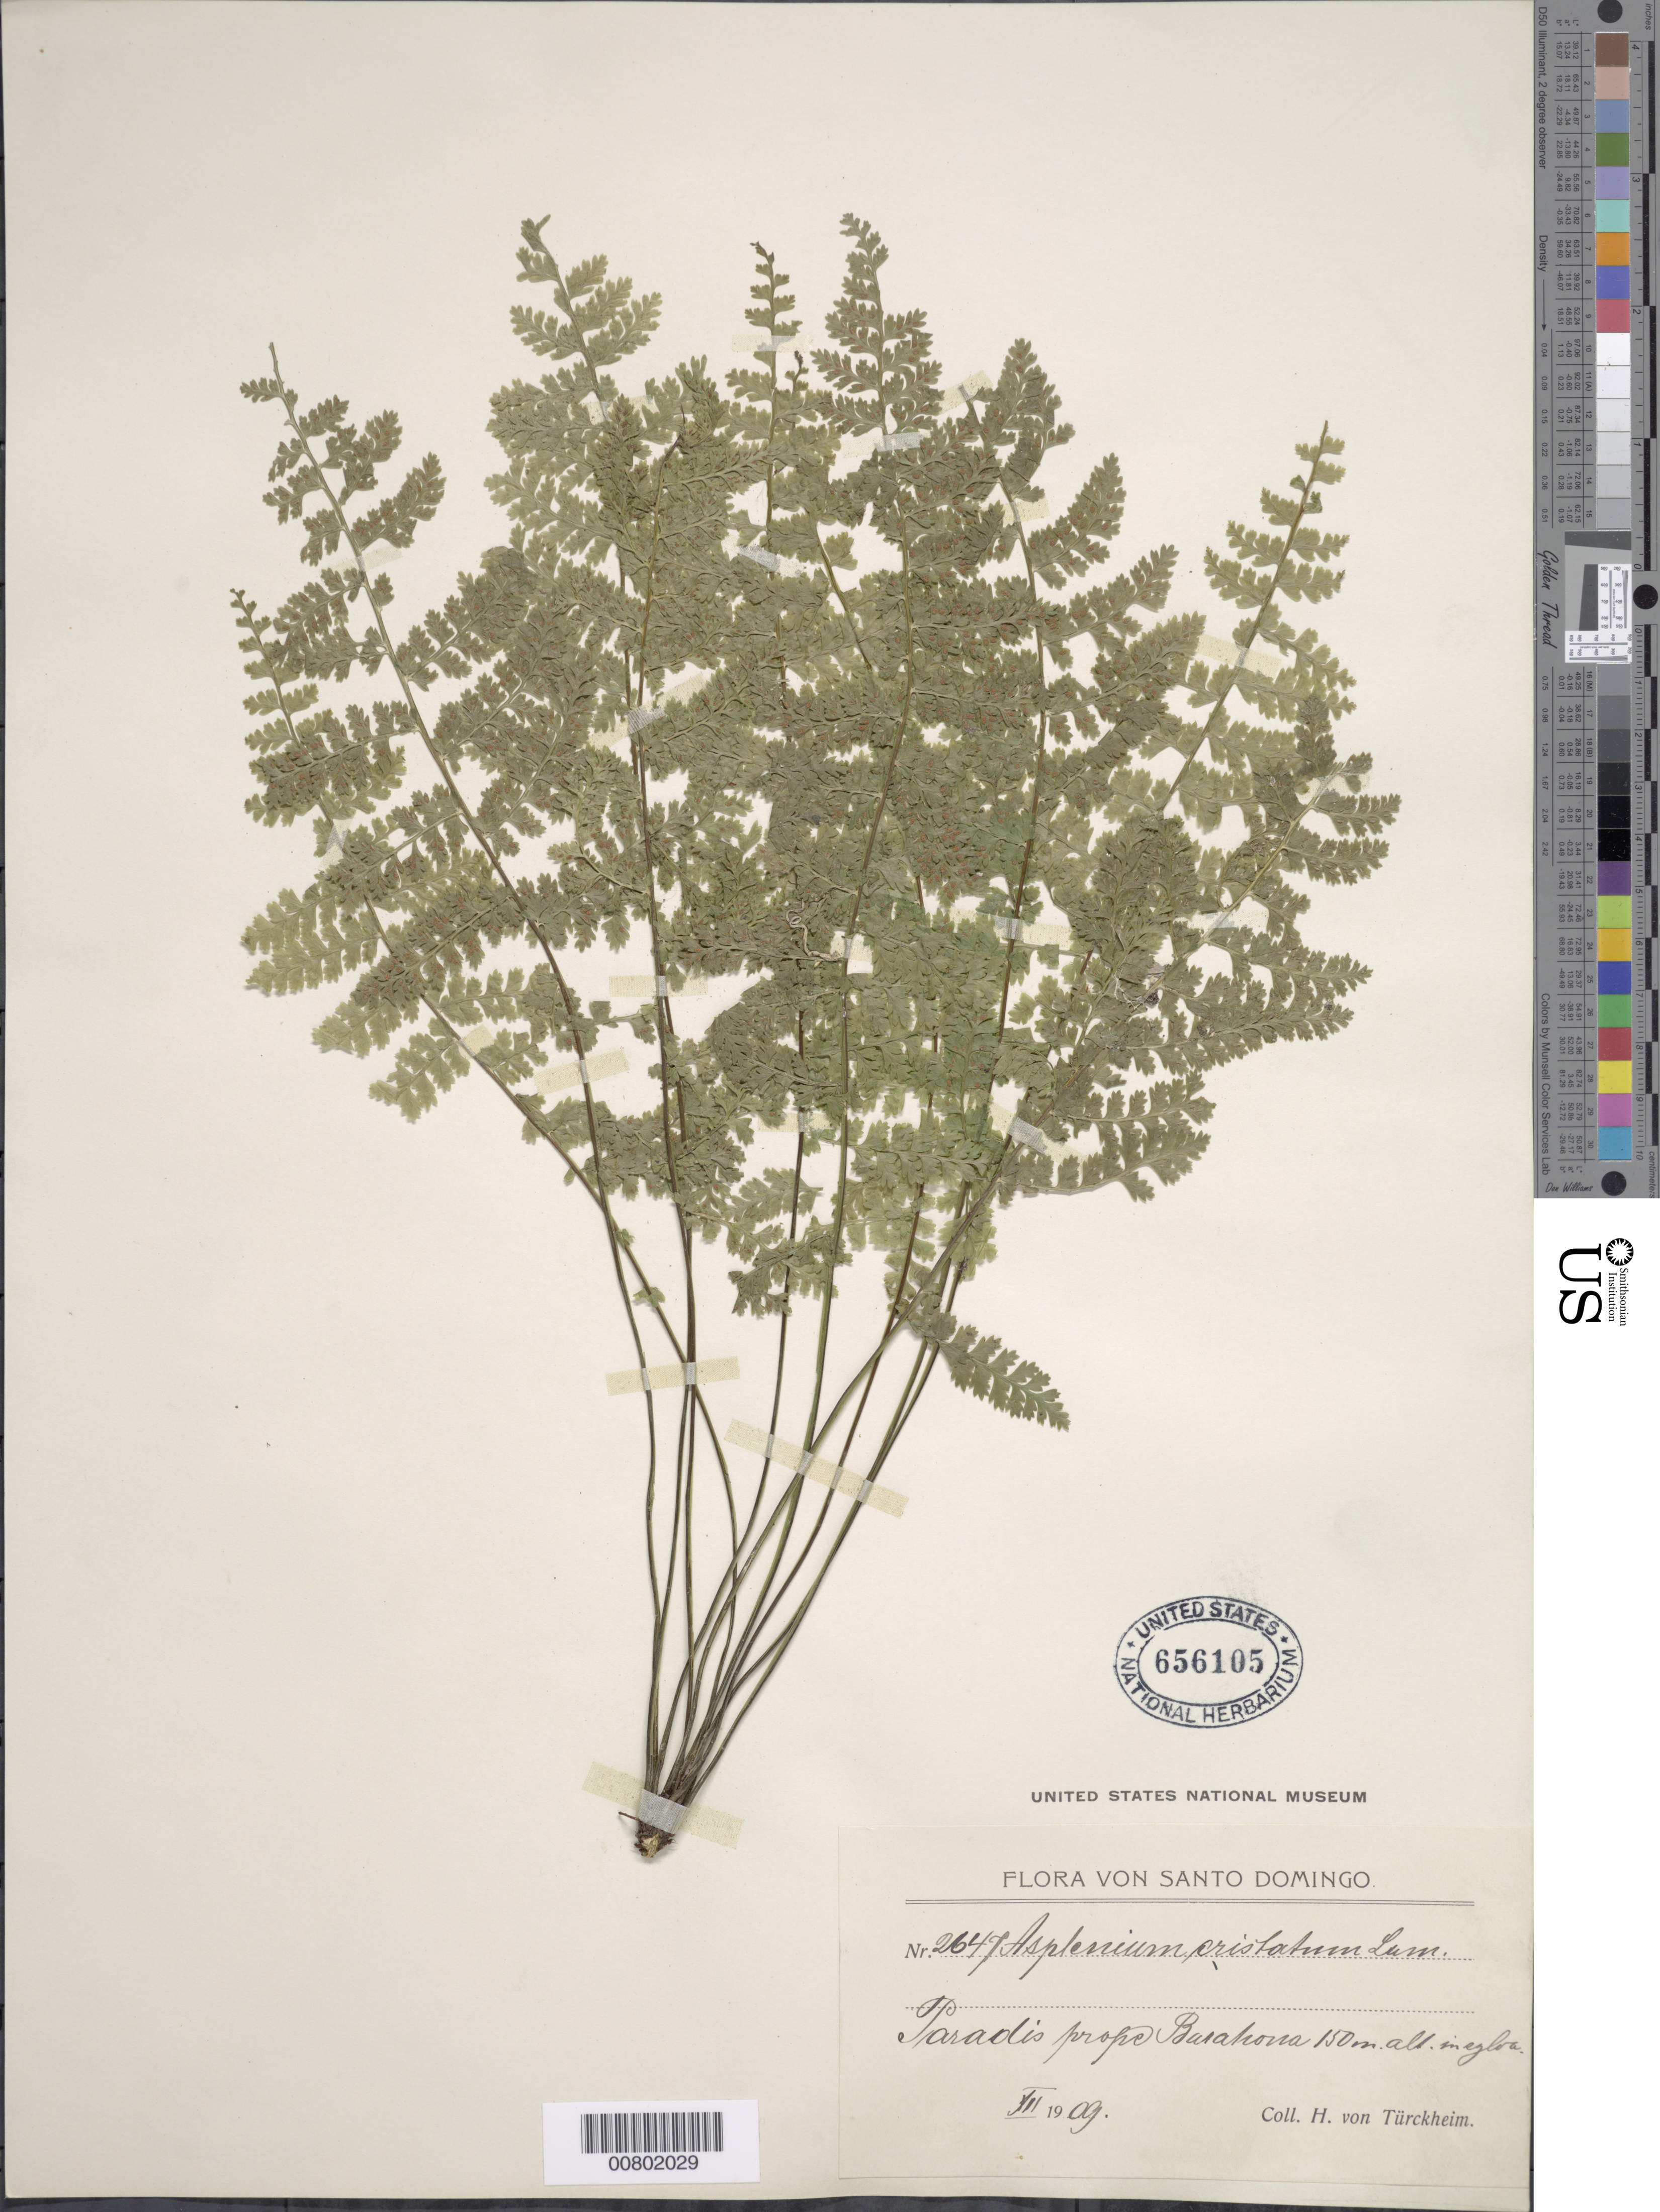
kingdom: Plantae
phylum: Tracheophyta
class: Polypodiopsida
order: Polypodiales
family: Aspleniaceae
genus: Asplenium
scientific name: Asplenium cristatum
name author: Lam.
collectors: H. von Türckheim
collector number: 2647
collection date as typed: Jul 1909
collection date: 1909-07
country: Dominican Republic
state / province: Barahona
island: Hispaniola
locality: Paradis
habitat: In sylva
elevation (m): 150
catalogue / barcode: US 656105